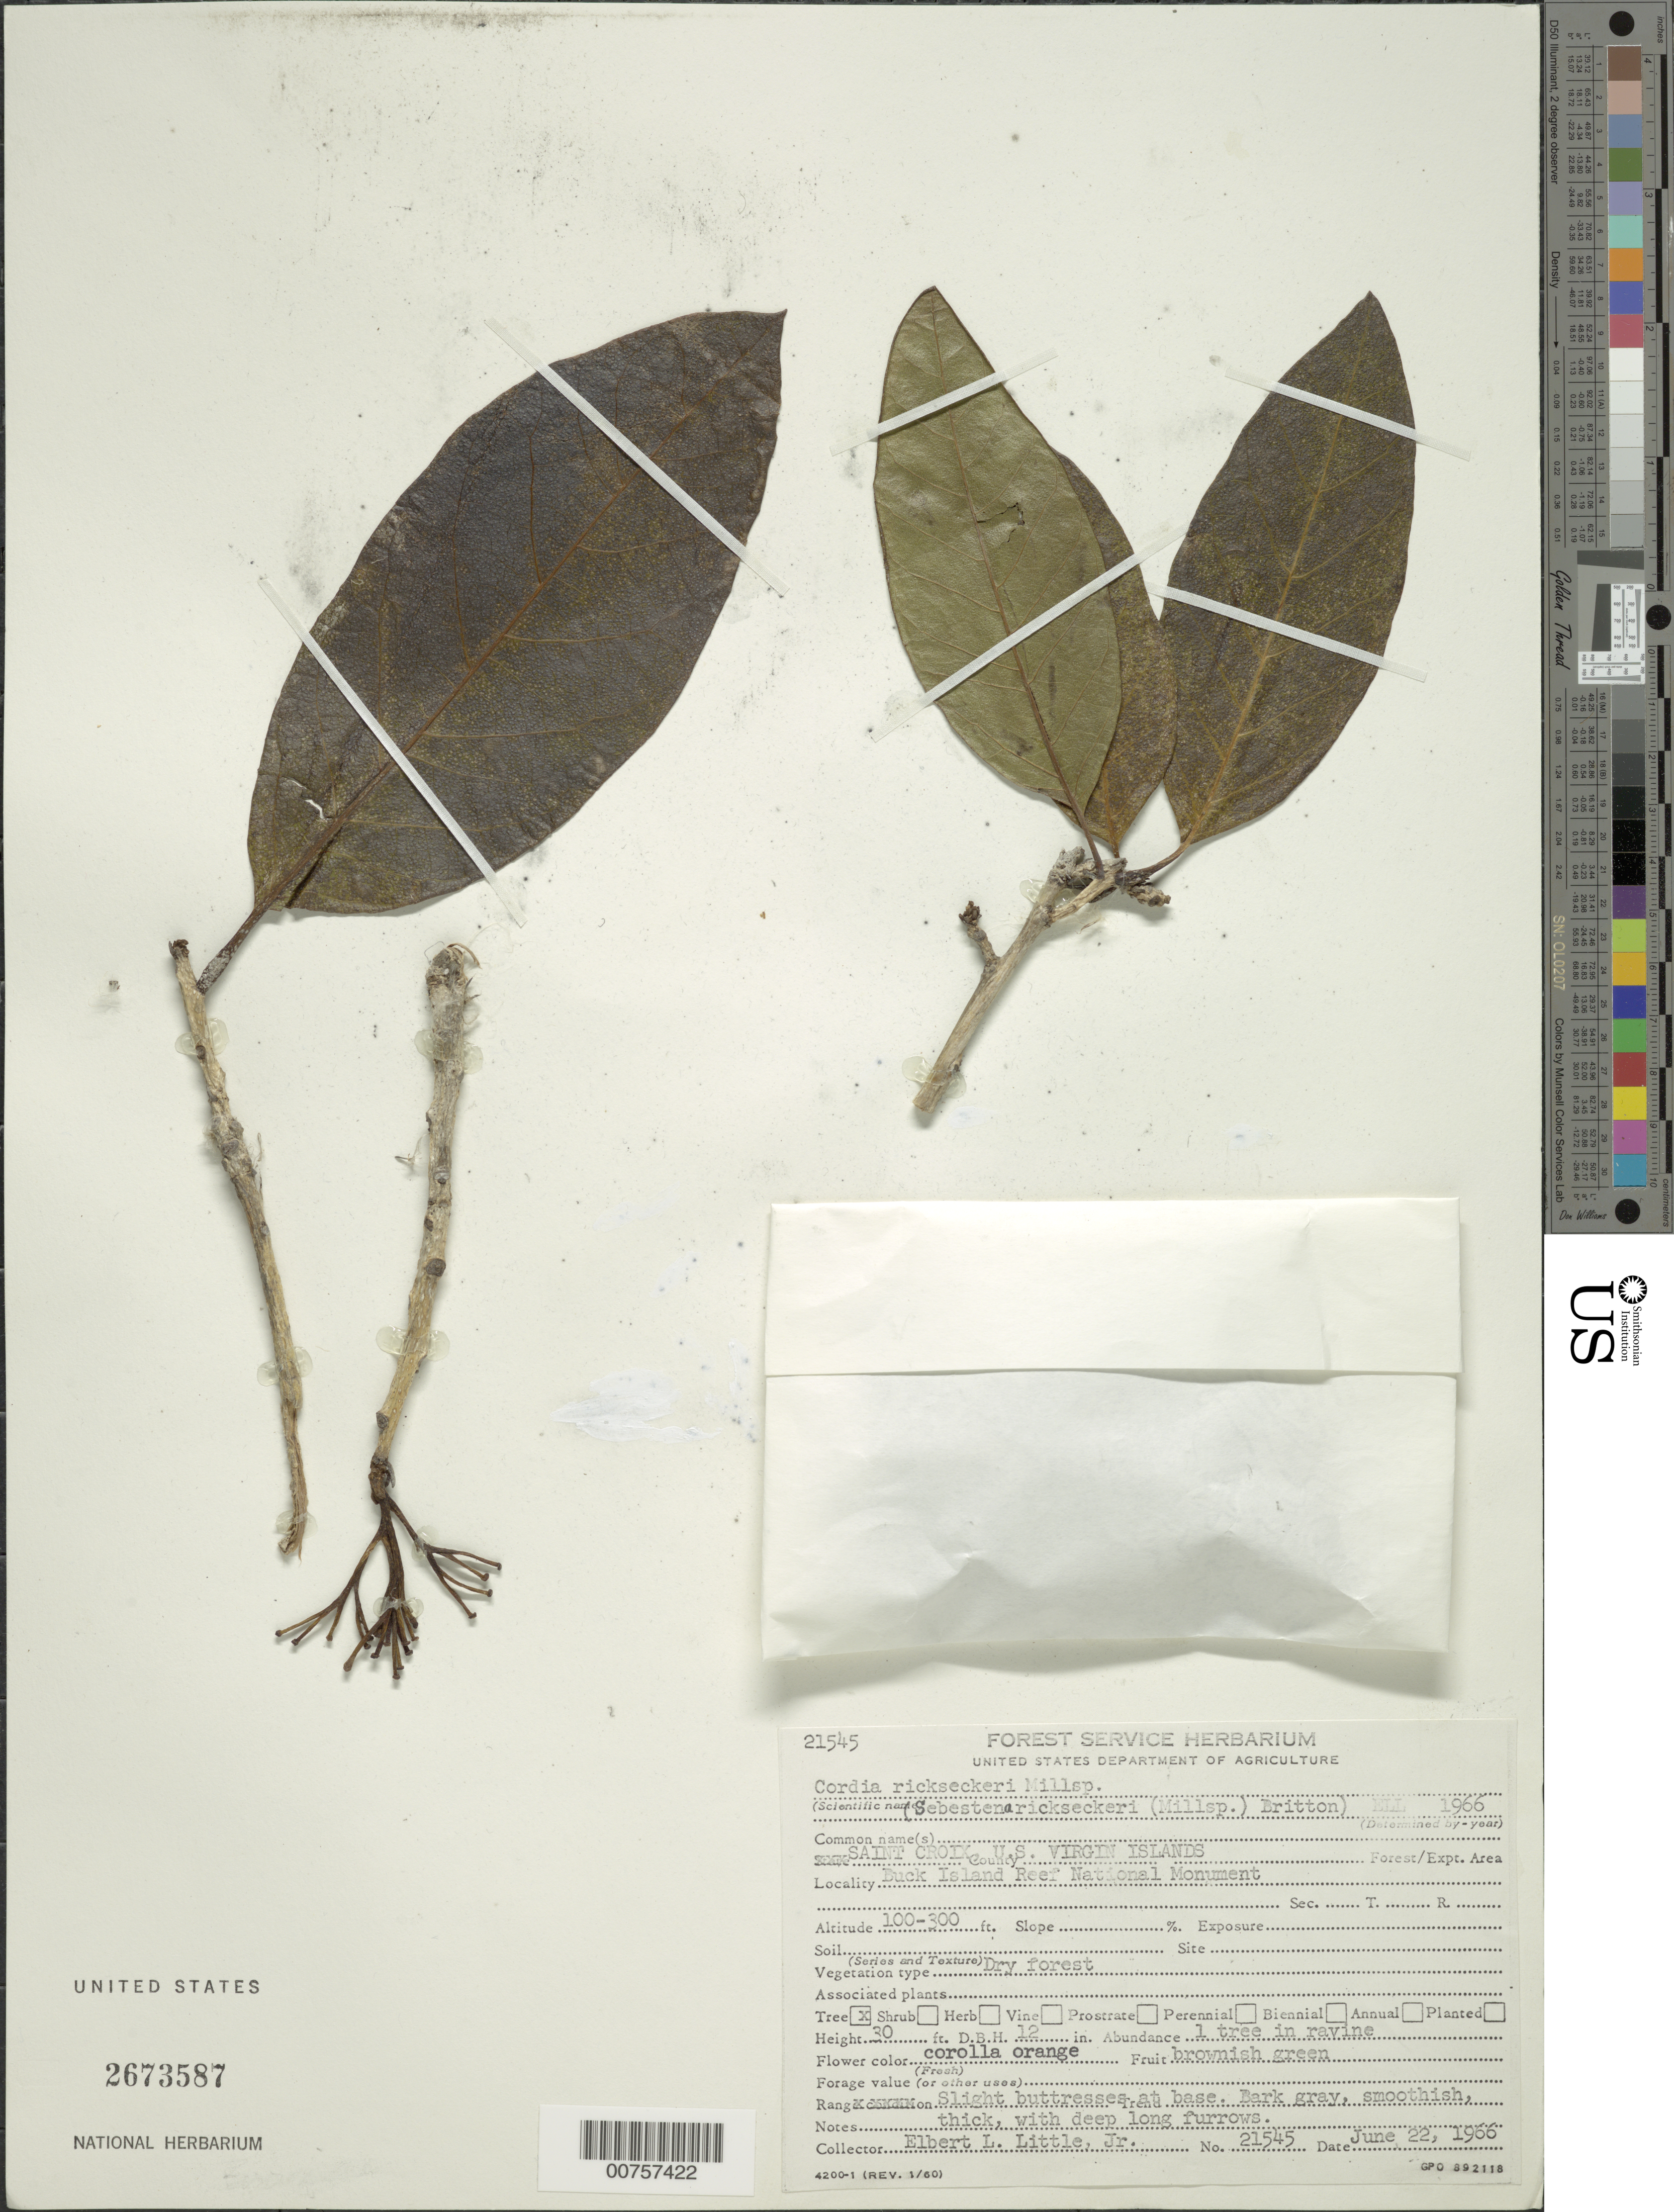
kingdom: Plantae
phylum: Tracheophyta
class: Magnoliopsida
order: Boraginales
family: Cordiaceae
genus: Cordia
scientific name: Cordia rickseckeri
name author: Millsp.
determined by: Little, Elbert L., Jr., (FSSR), United States Department of Agriculture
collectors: E. L. Little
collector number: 24545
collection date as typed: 22 Jun 1966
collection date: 1966-06-22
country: U.S. Virgin Islands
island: St. Croix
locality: Buck Island Reef National Monument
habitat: Dry forest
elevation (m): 30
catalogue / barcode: US 2673587